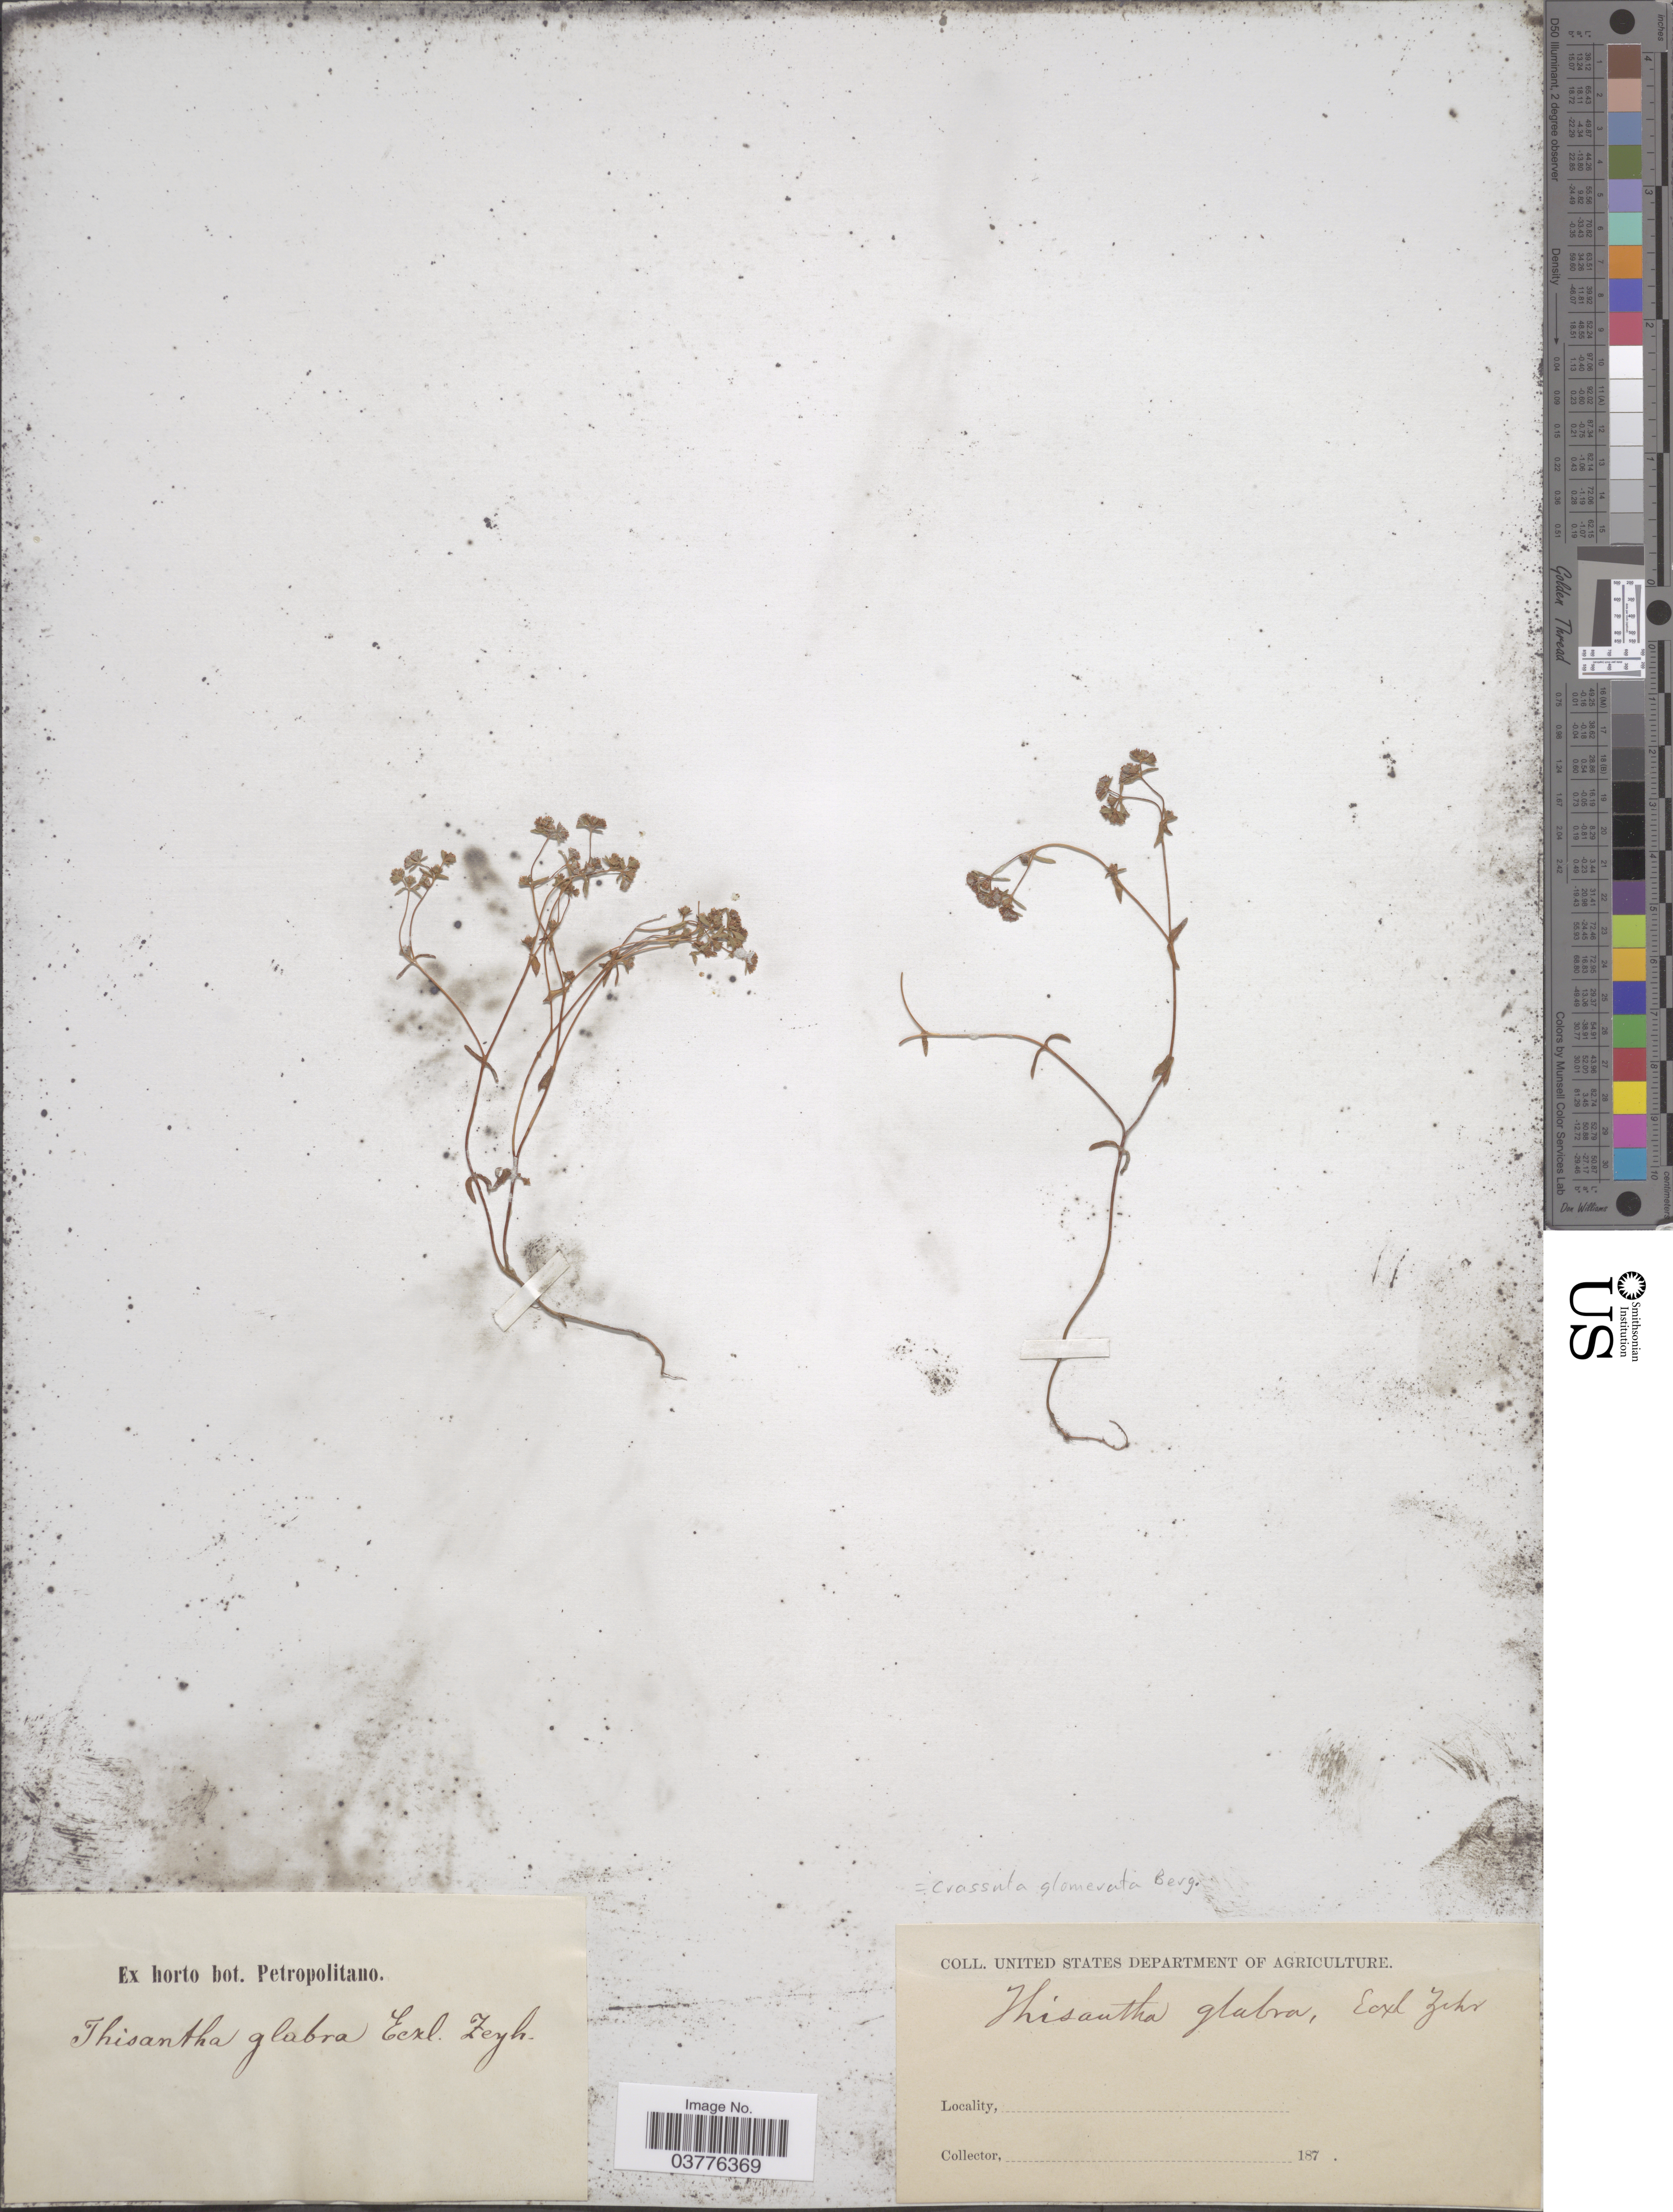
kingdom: Plantae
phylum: Tracheophyta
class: Magnoliopsida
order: Saxifragales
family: Crassulaceae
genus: Crassula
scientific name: Crassula glomerata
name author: P.J. Bergius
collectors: United States Department of Agriculture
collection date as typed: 187